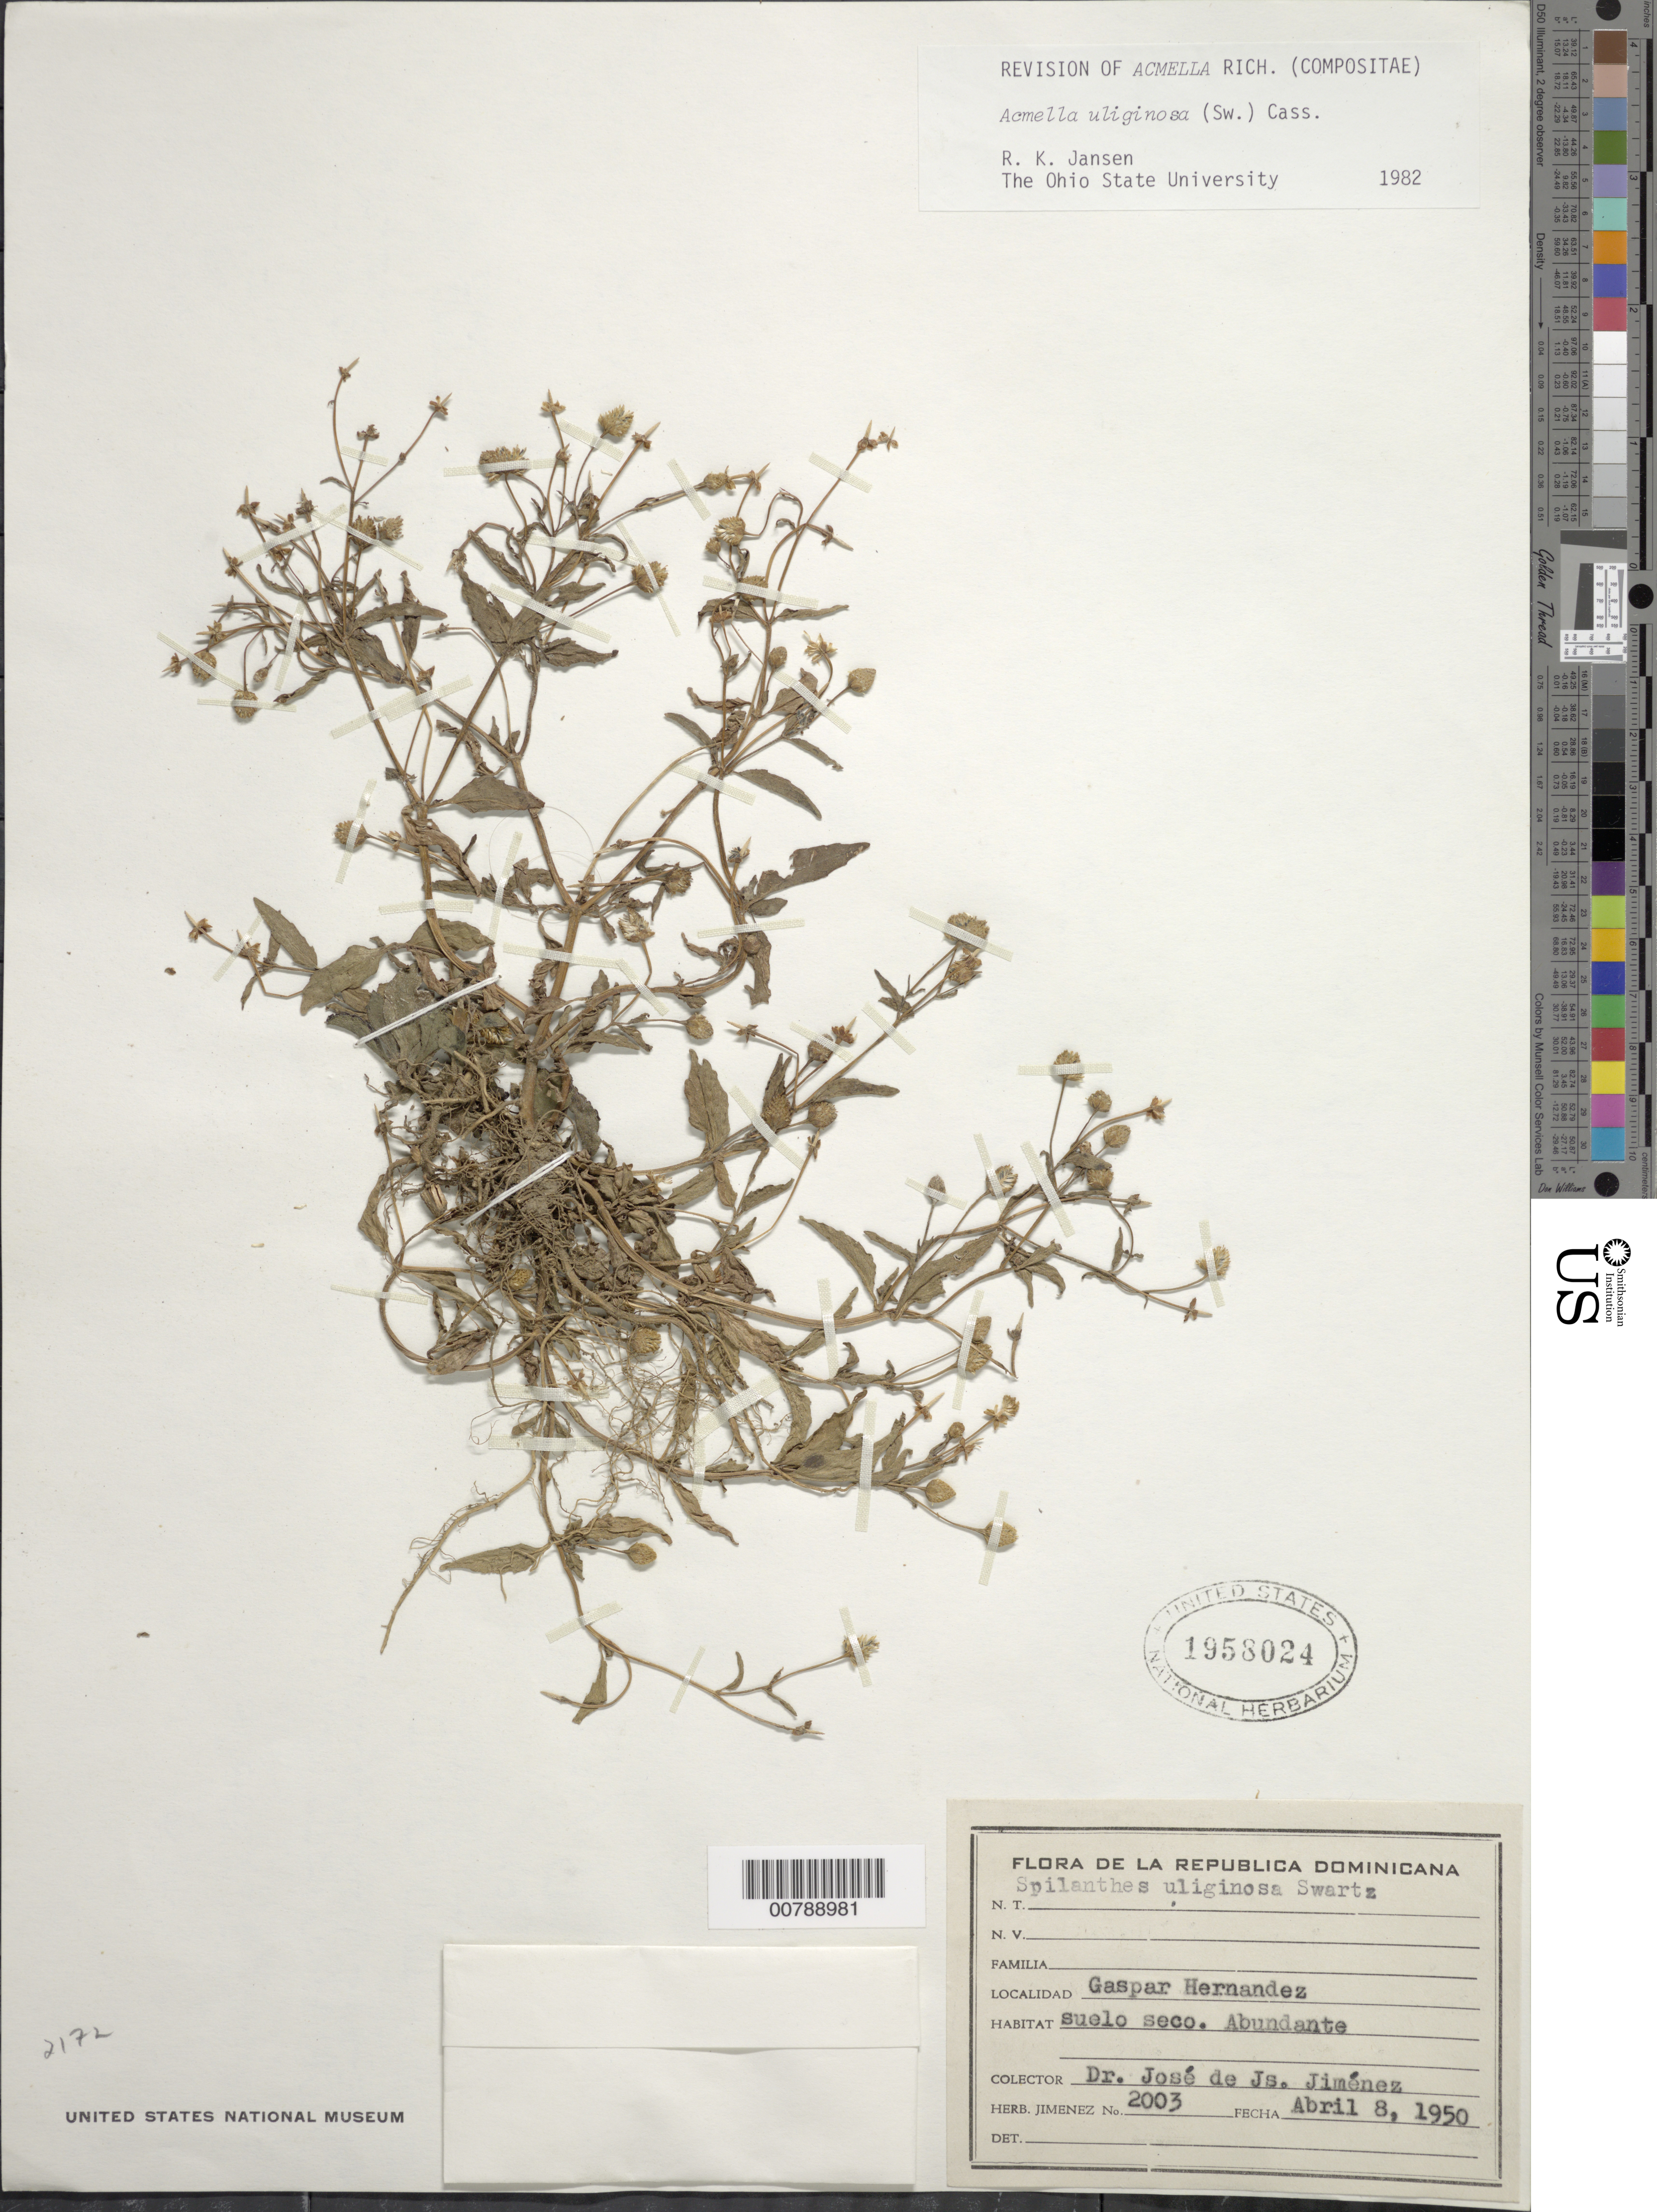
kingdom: Plantae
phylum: Tracheophyta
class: Magnoliopsida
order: Asterales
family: Asteraceae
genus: Acmella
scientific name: Acmella uliginosa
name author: (Sw.) Cass.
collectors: J. J. Jiménez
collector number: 2003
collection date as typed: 08 Apr 1950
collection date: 1950-04-08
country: Dominican Republic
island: Hispaniola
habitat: Suelo seco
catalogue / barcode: US 1958024